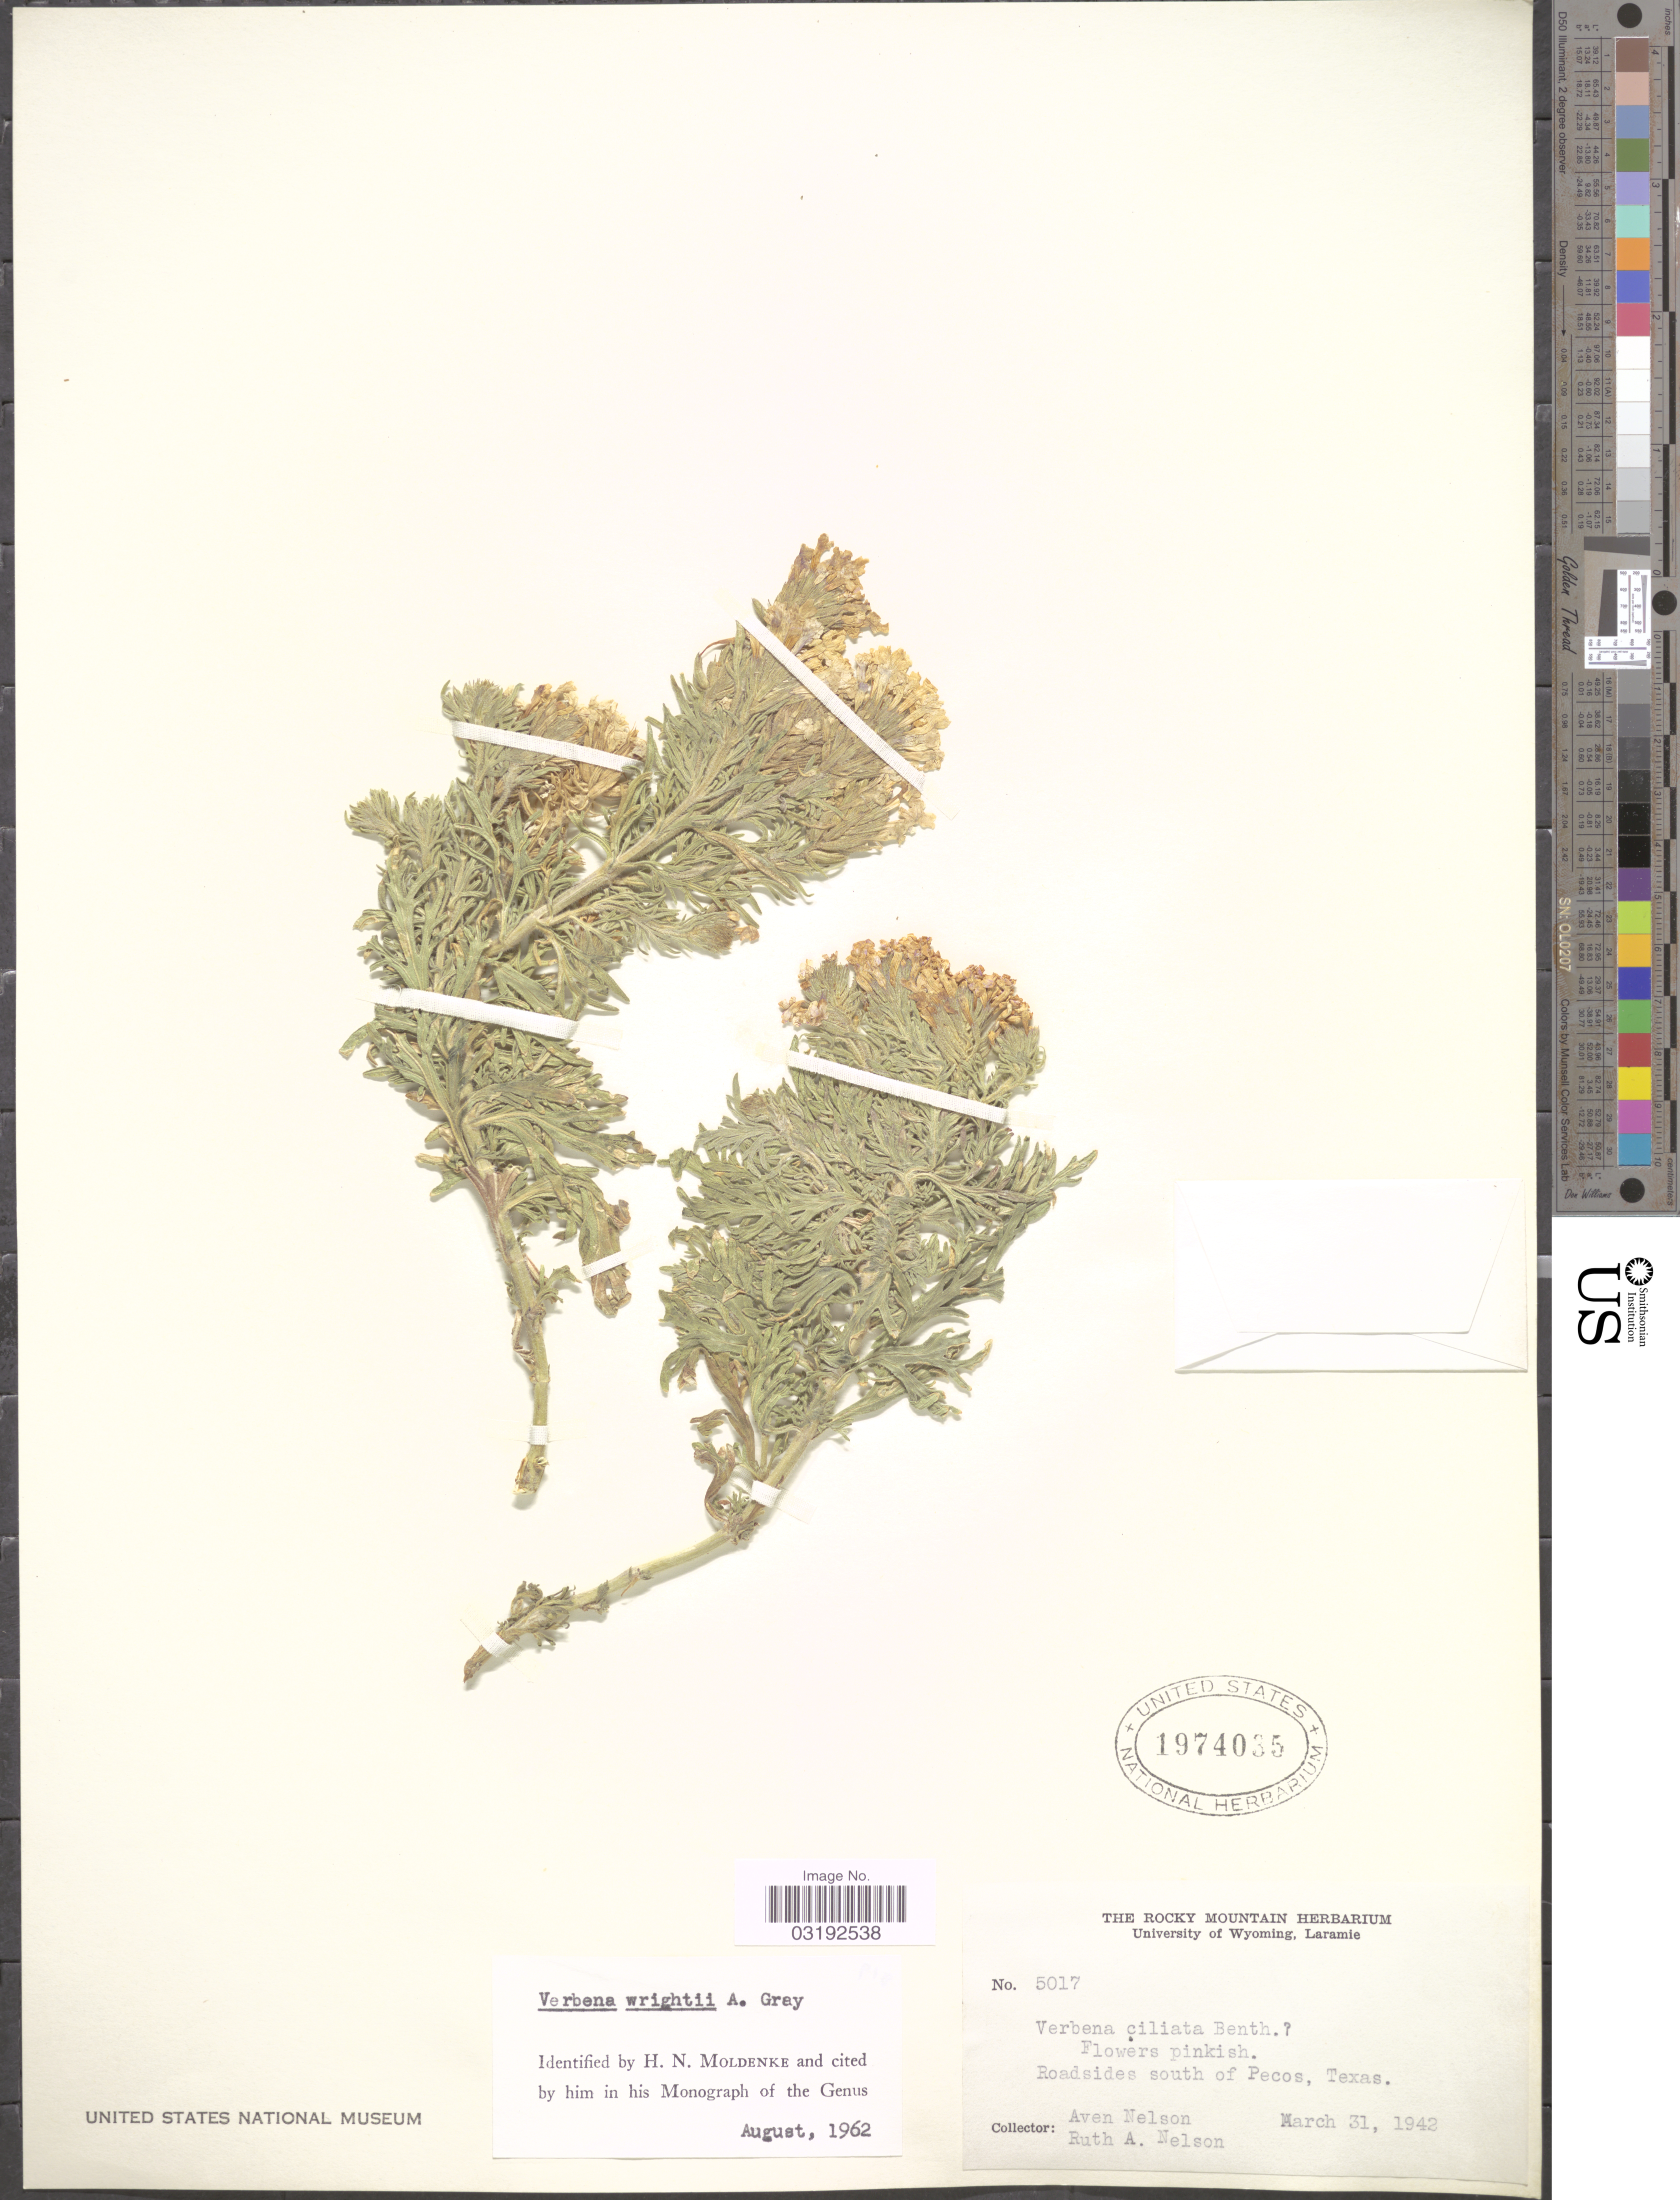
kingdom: Plantae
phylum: Tracheophyta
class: Magnoliopsida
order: Lamiales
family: Verbenaceae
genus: Verbena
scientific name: Verbena wrightii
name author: A. Gray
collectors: A. Nelson & R. A. Nelson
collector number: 5017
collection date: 1942-03-31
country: United States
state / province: Texas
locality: Roadsides south of Pecos.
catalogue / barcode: US 1974035